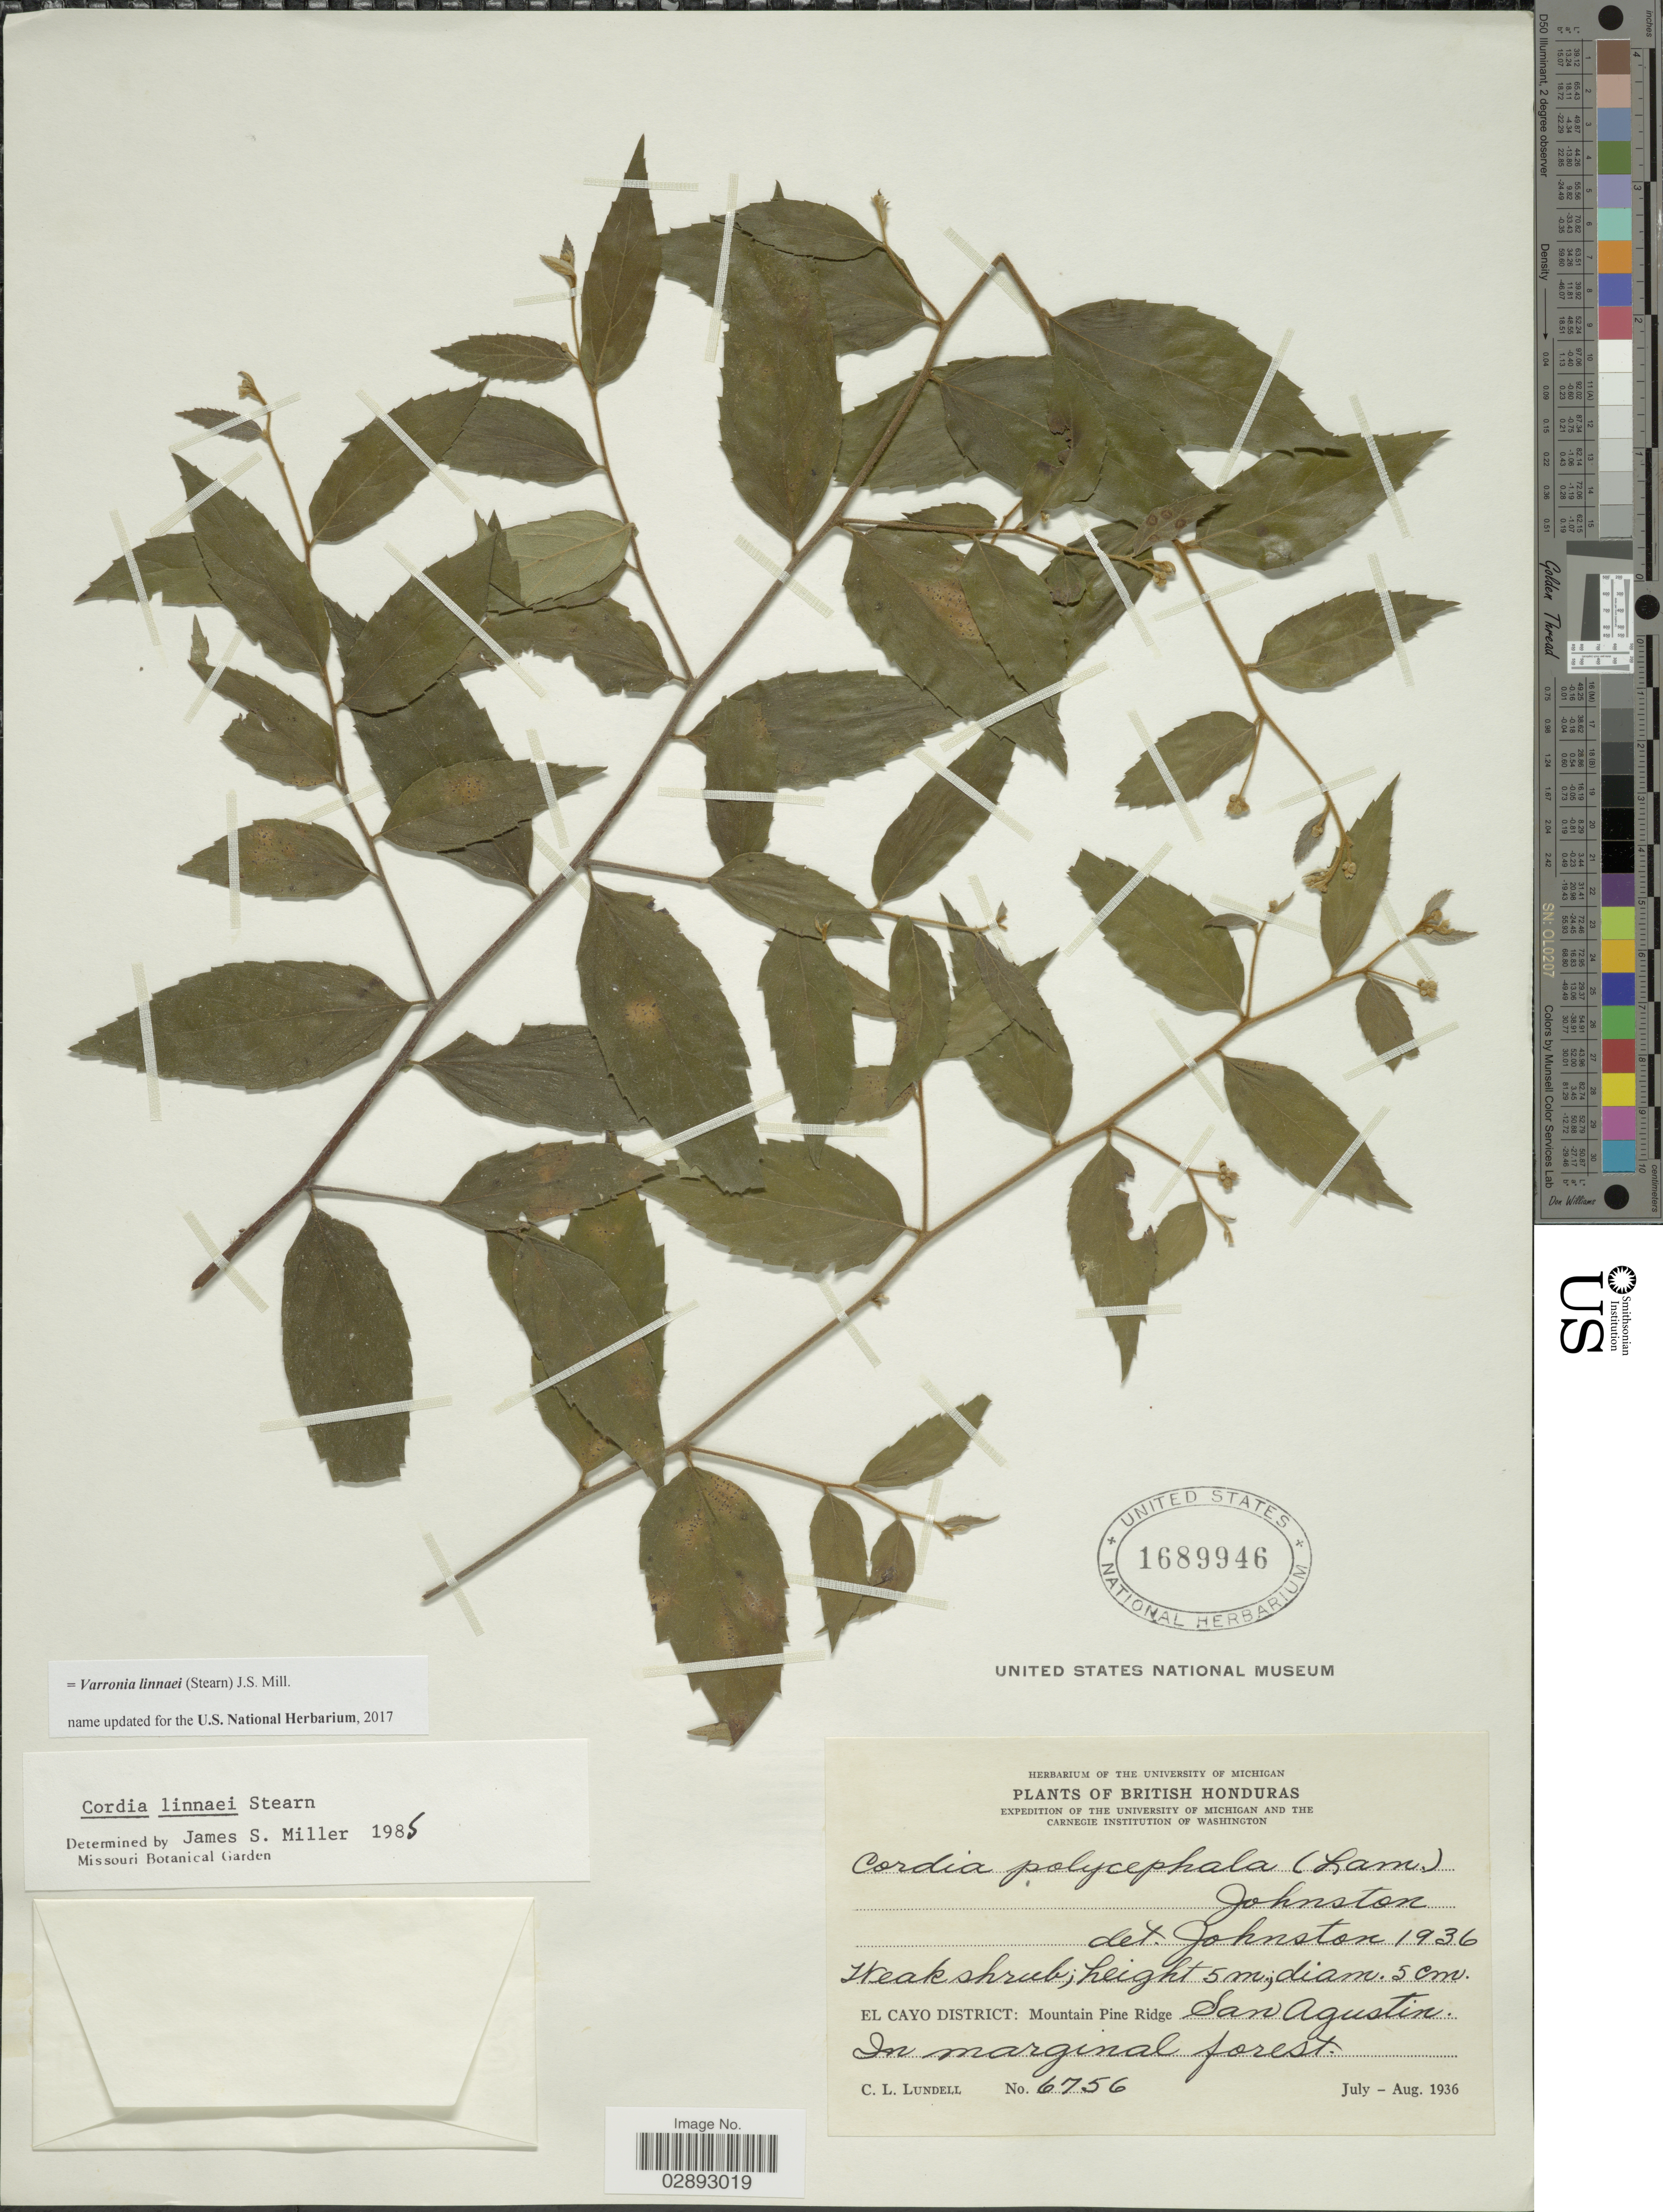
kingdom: Plantae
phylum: Tracheophyta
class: Magnoliopsida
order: Boraginales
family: Cordiaceae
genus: Varronia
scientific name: Varronia linnaei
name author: (Stearn) J.S. Mill.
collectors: C. L. Lundell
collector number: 6756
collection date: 1936-07/1936-08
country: Belize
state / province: Cayo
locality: British Honduras. El Cayo District: Mountain Pine Ridge San Agustin.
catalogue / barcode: US 1689946